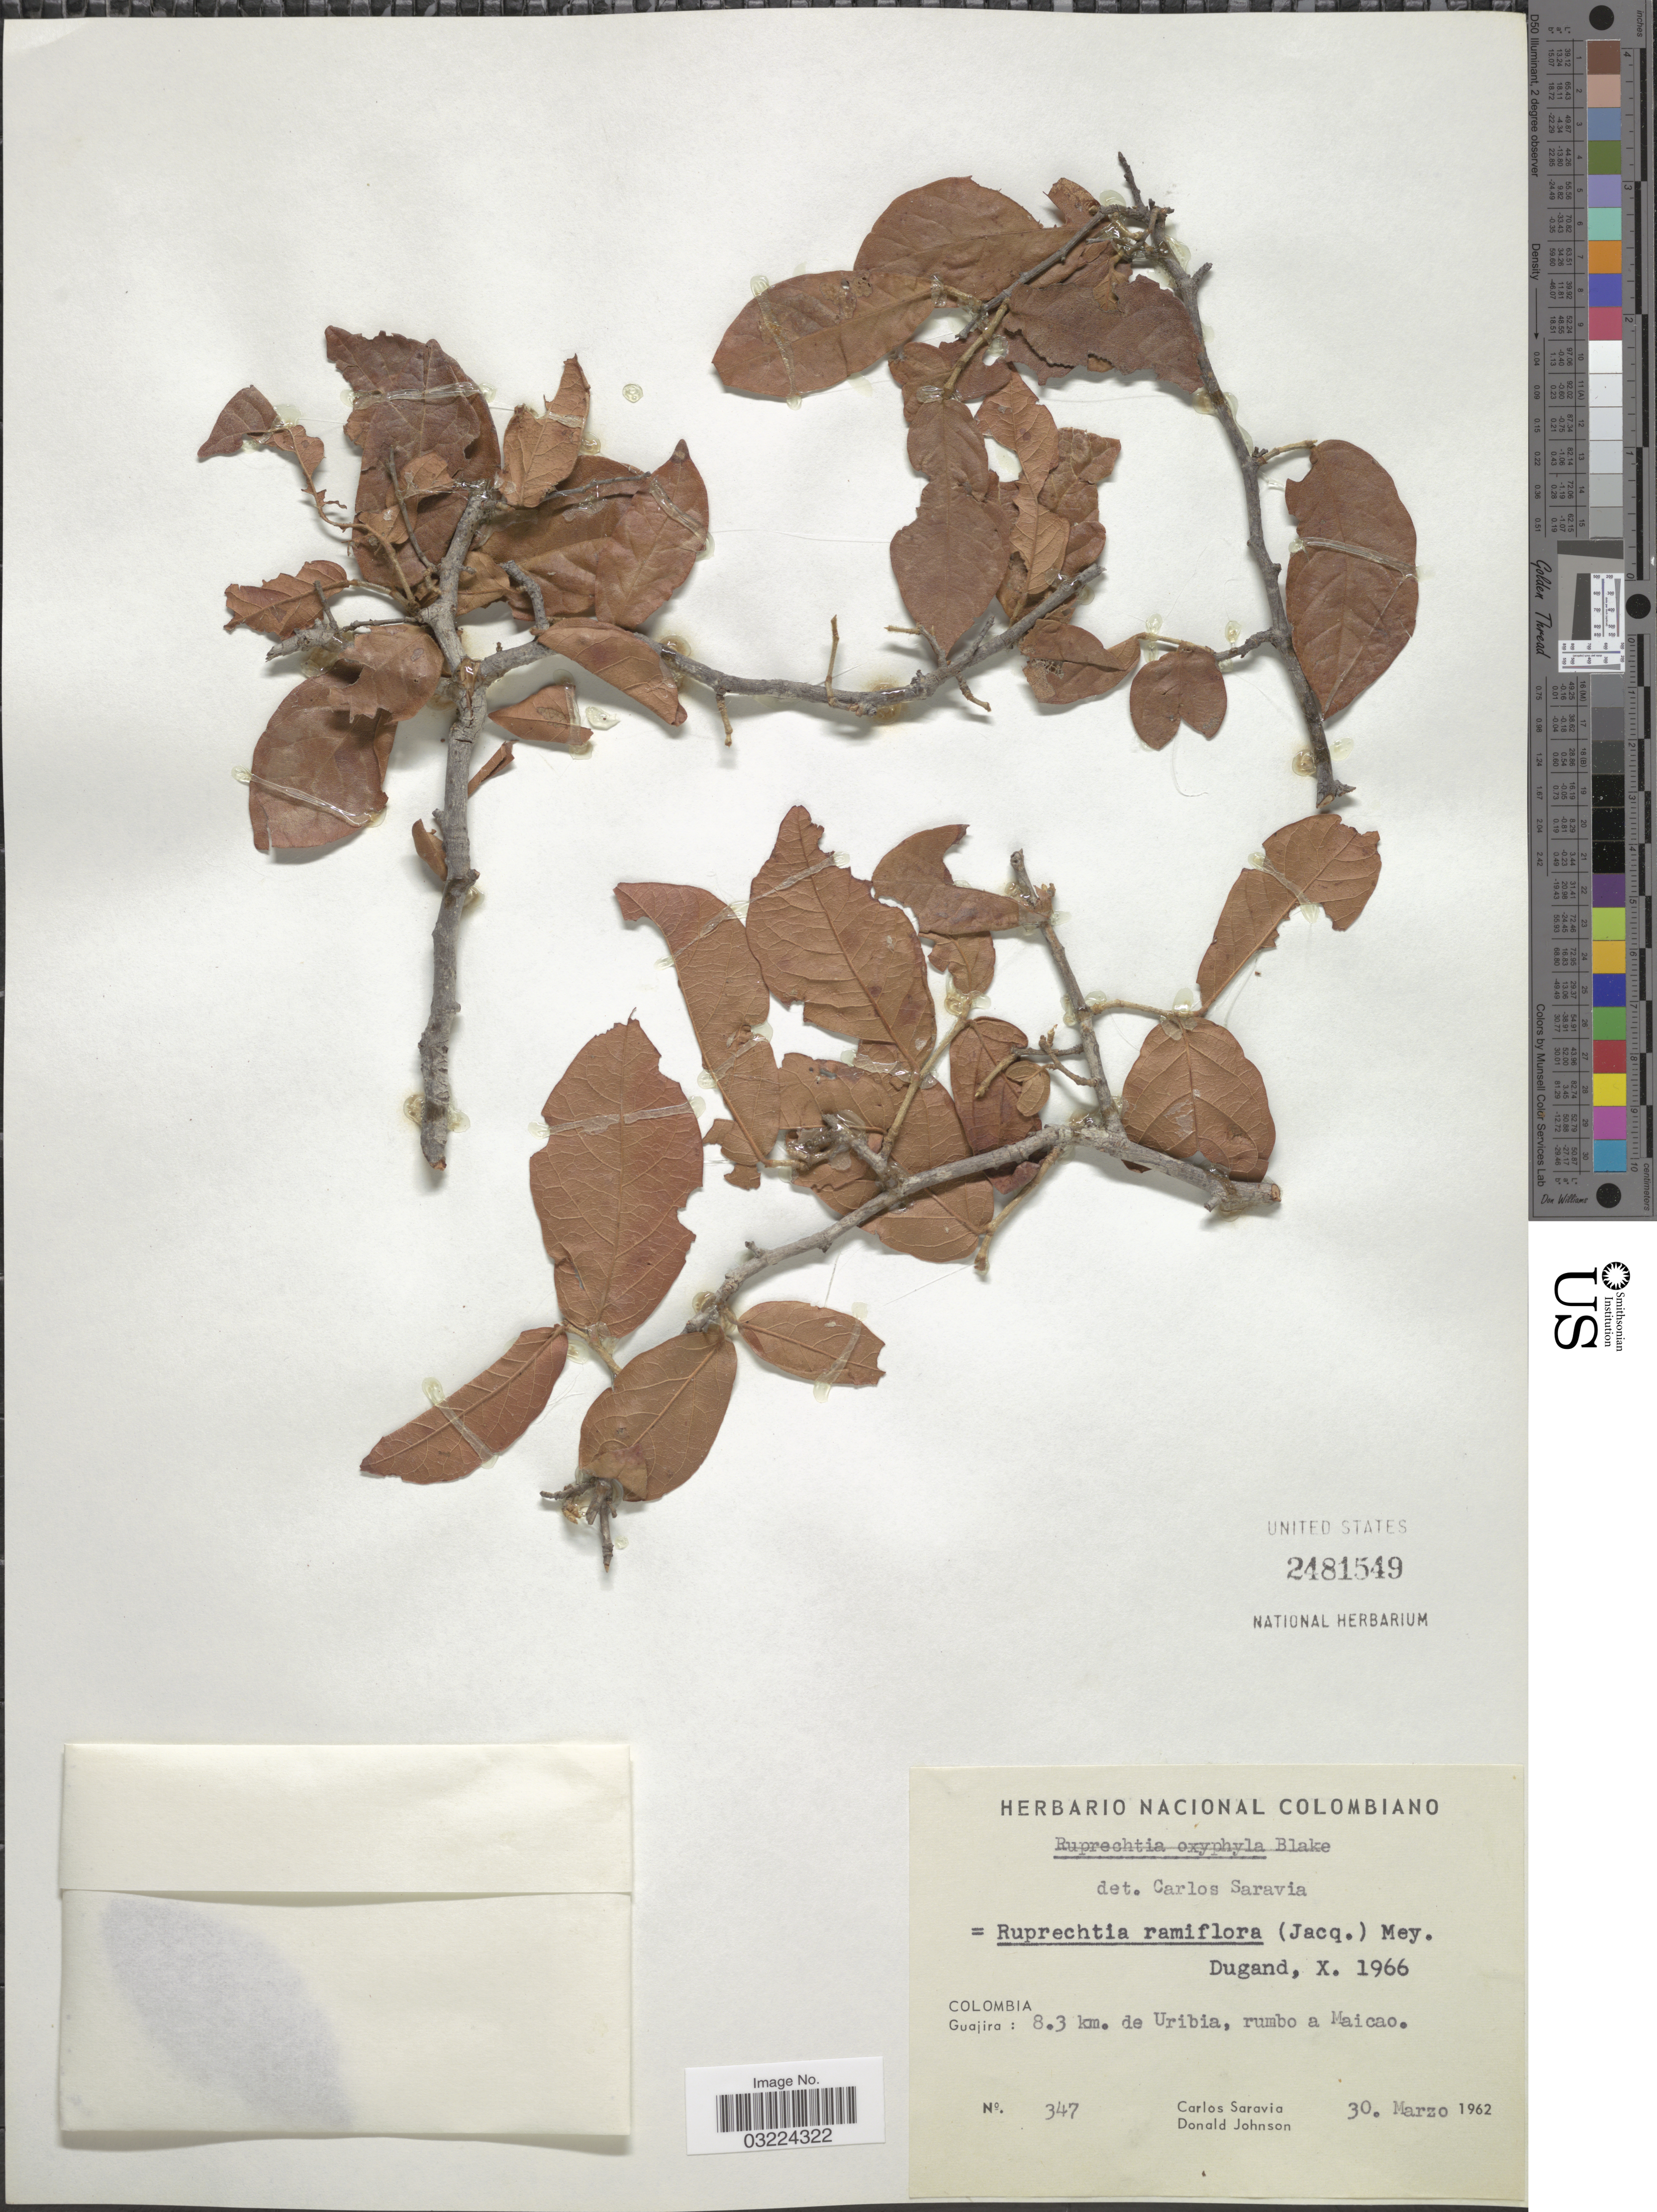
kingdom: Plantae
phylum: Tracheophyta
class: Magnoliopsida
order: Caryophyllales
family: Polygonaceae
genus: Ruprechtia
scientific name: Ruprechtia ramiflora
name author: (Jacq.) C.A. Mey.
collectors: C. Saravia & D. Johnson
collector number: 347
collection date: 1962-03-30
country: Colombia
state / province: La Guajira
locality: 8.3 km. de Uribia, rumbo a Maicao.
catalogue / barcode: US 2481549